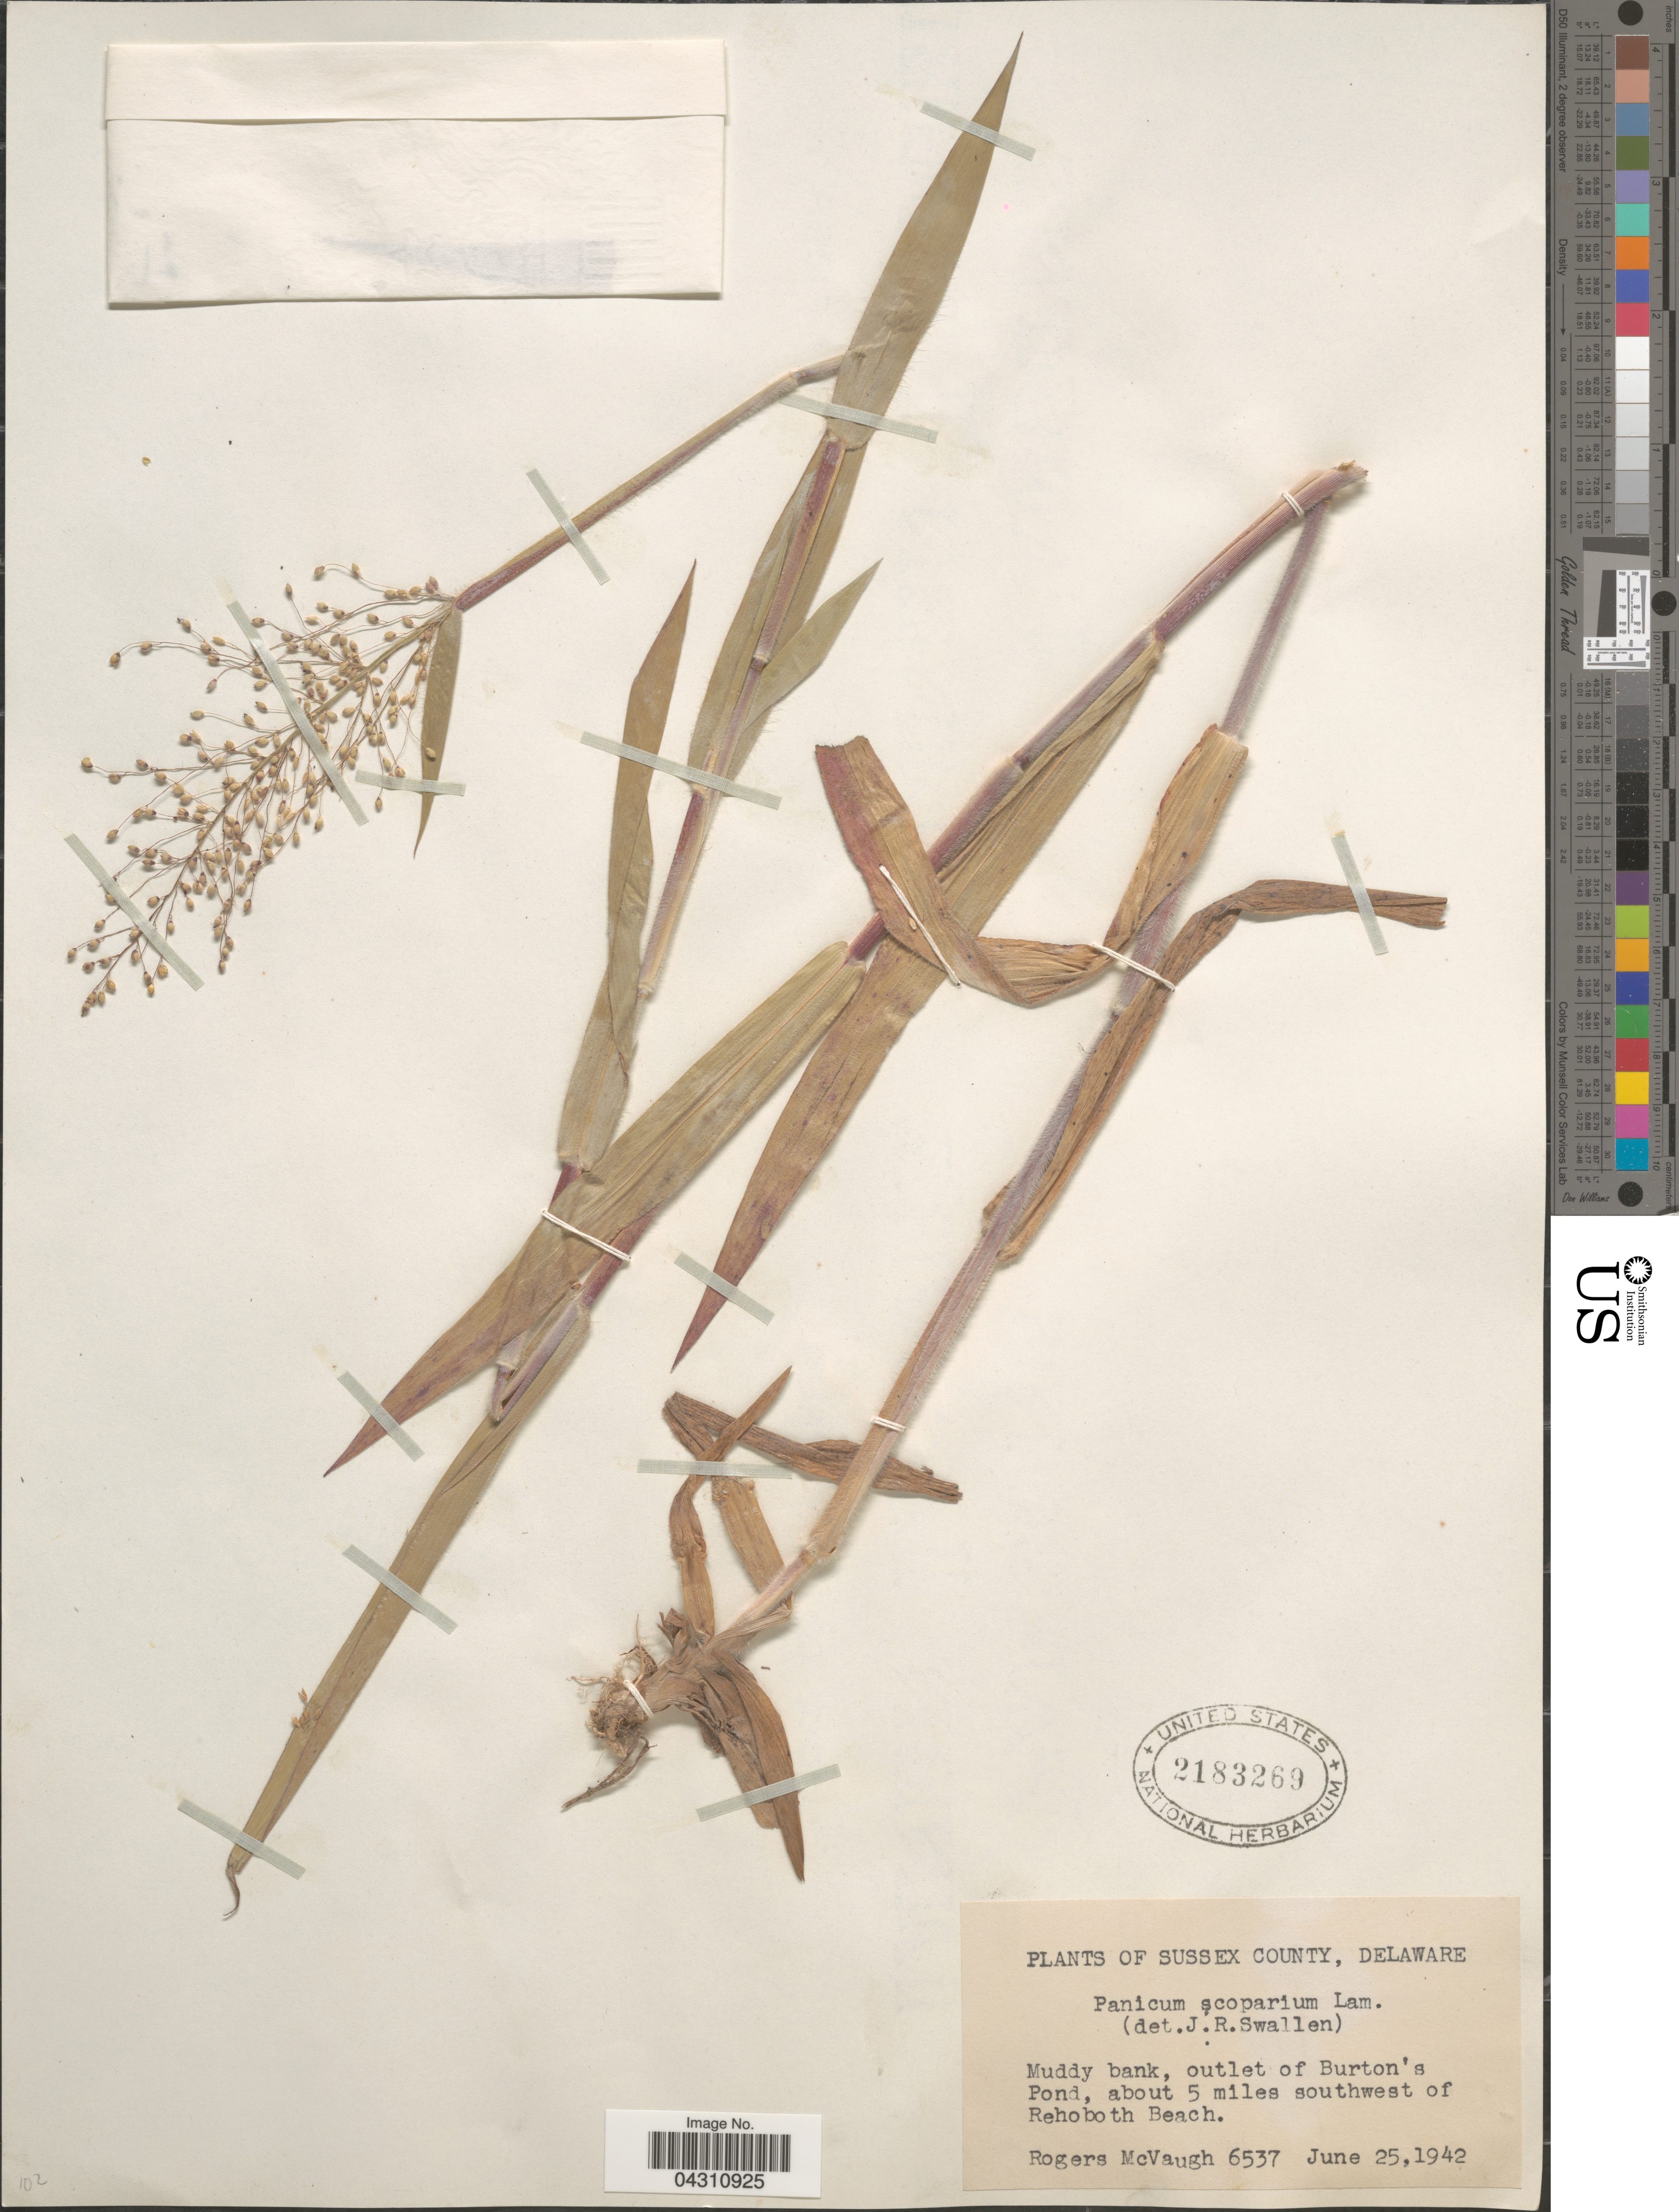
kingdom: Plantae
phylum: Tracheophyta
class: Liliopsida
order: Poales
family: Poaceae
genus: Dichanthelium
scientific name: Dichanthelium scoparium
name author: (Lam.) Gould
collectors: R. McVaugh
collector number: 6537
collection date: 1942-06-25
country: United States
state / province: Delaware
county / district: Sussex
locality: Sussex County. Muddy bank, outlet of Burton's Pond, about 5 miles southwest of Rehoboth Beach.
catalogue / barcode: US 2183269